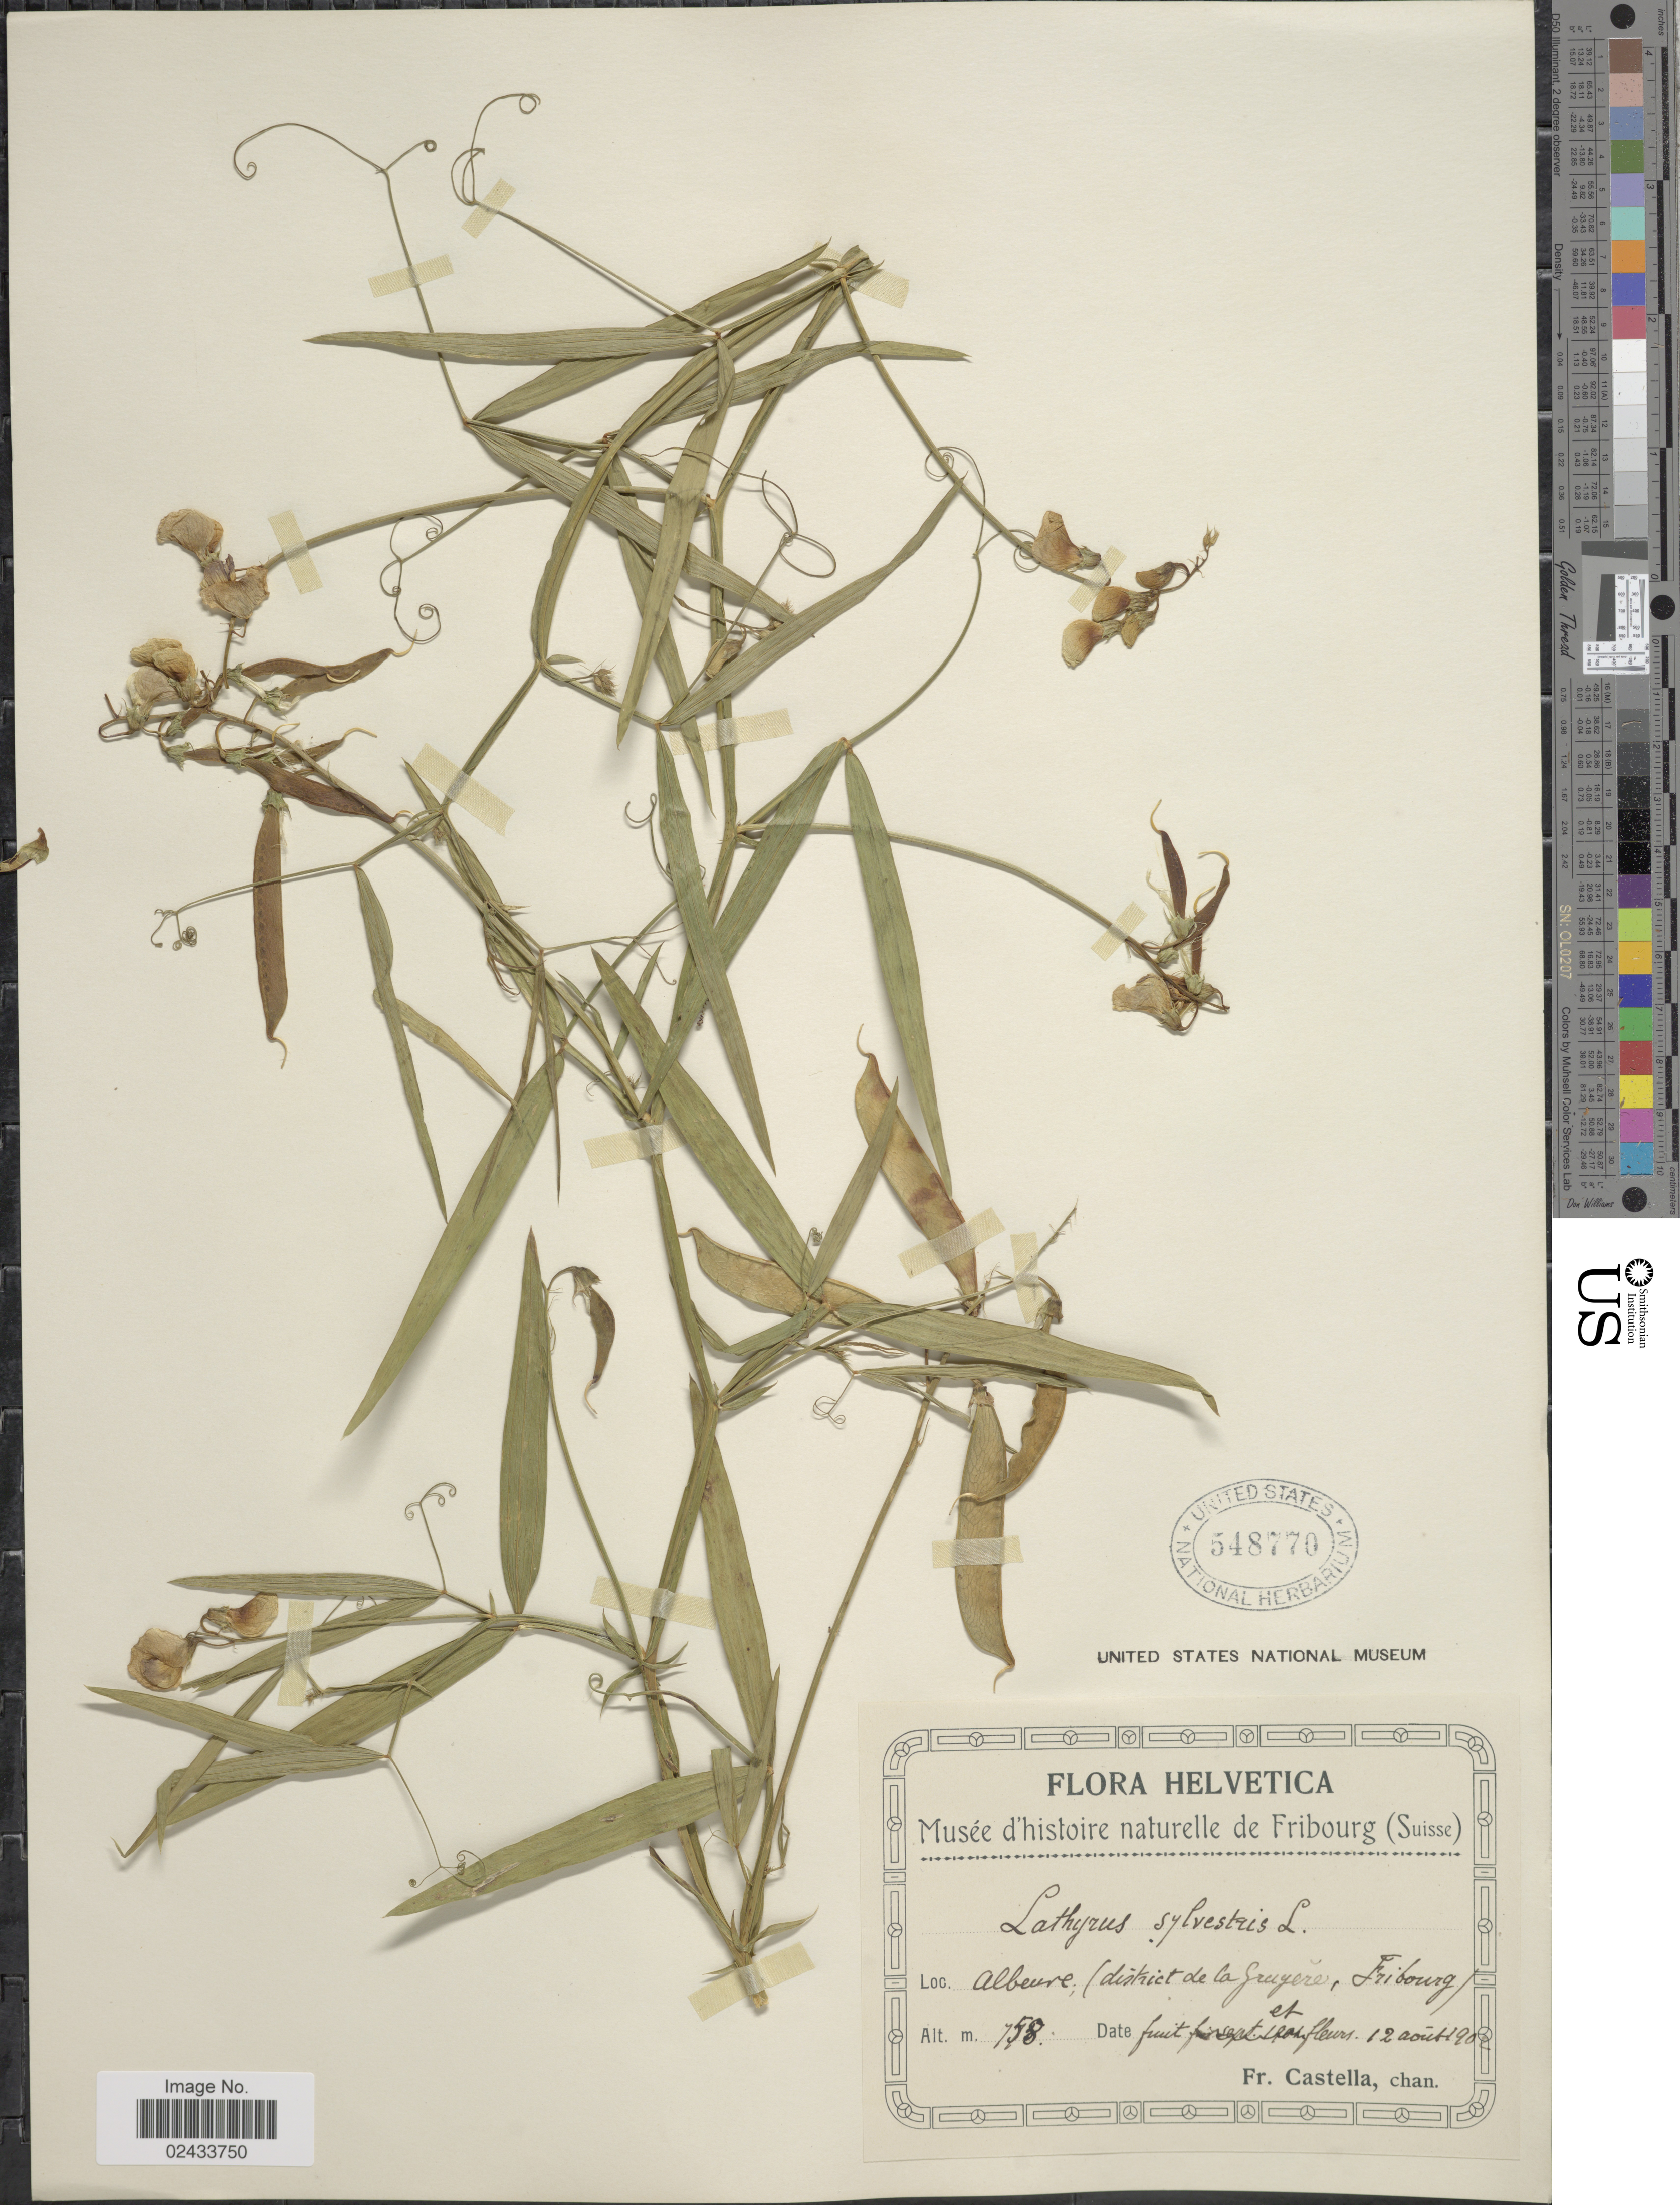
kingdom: Plantae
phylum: Tracheophyta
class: Magnoliopsida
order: Fabales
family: Fabaceae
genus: Lathyrus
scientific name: Lathyrus sylvestris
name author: L.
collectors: Fr. Castella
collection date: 1902-08-12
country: Switzerland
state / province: Fribourg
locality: Helvetica, Albeuve (district de la Gruyère, Fribourg)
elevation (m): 758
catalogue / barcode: US 548770